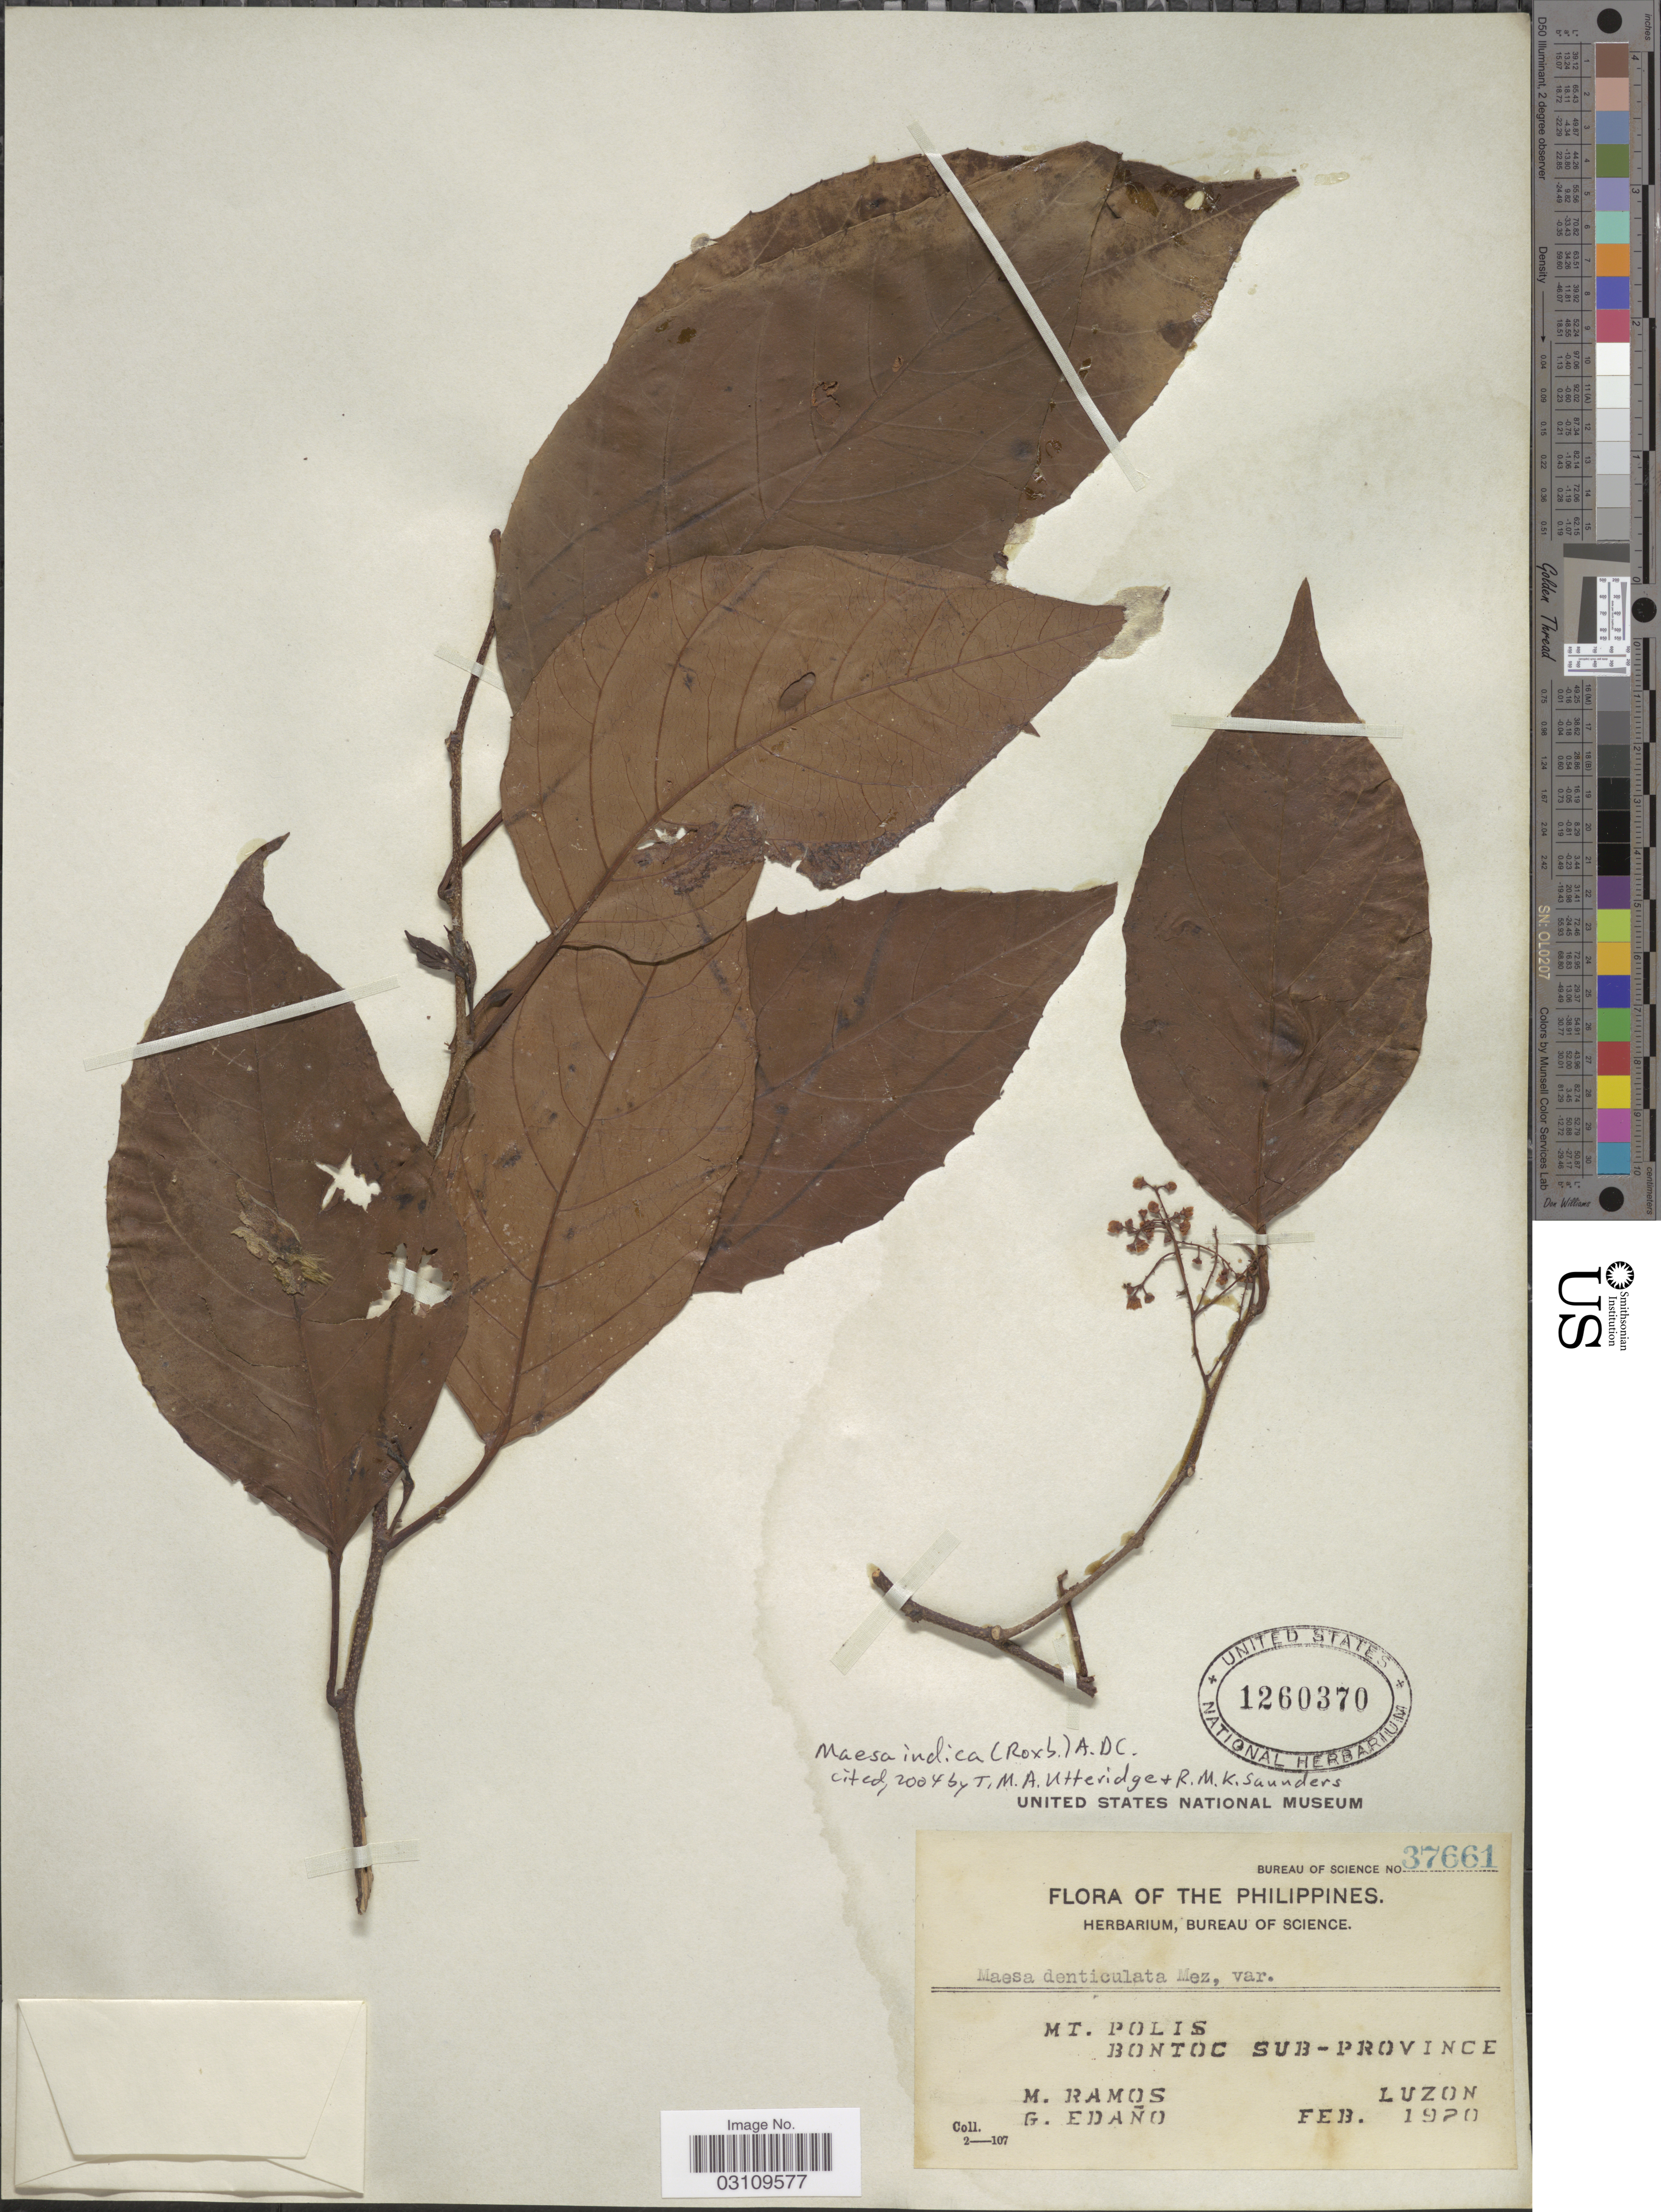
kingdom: Plantae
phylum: Tracheophyta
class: Magnoliopsida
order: Ericales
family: Primulaceae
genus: Maesa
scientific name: Maesa indica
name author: (Roxb.) A. DC.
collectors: M. Ramos & G. Edaño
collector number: Bureau of Science 37661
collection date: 1920-02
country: Philippines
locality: Mt. Polis, Bontoc Sub-Province, Luzon.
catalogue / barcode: US 1260370